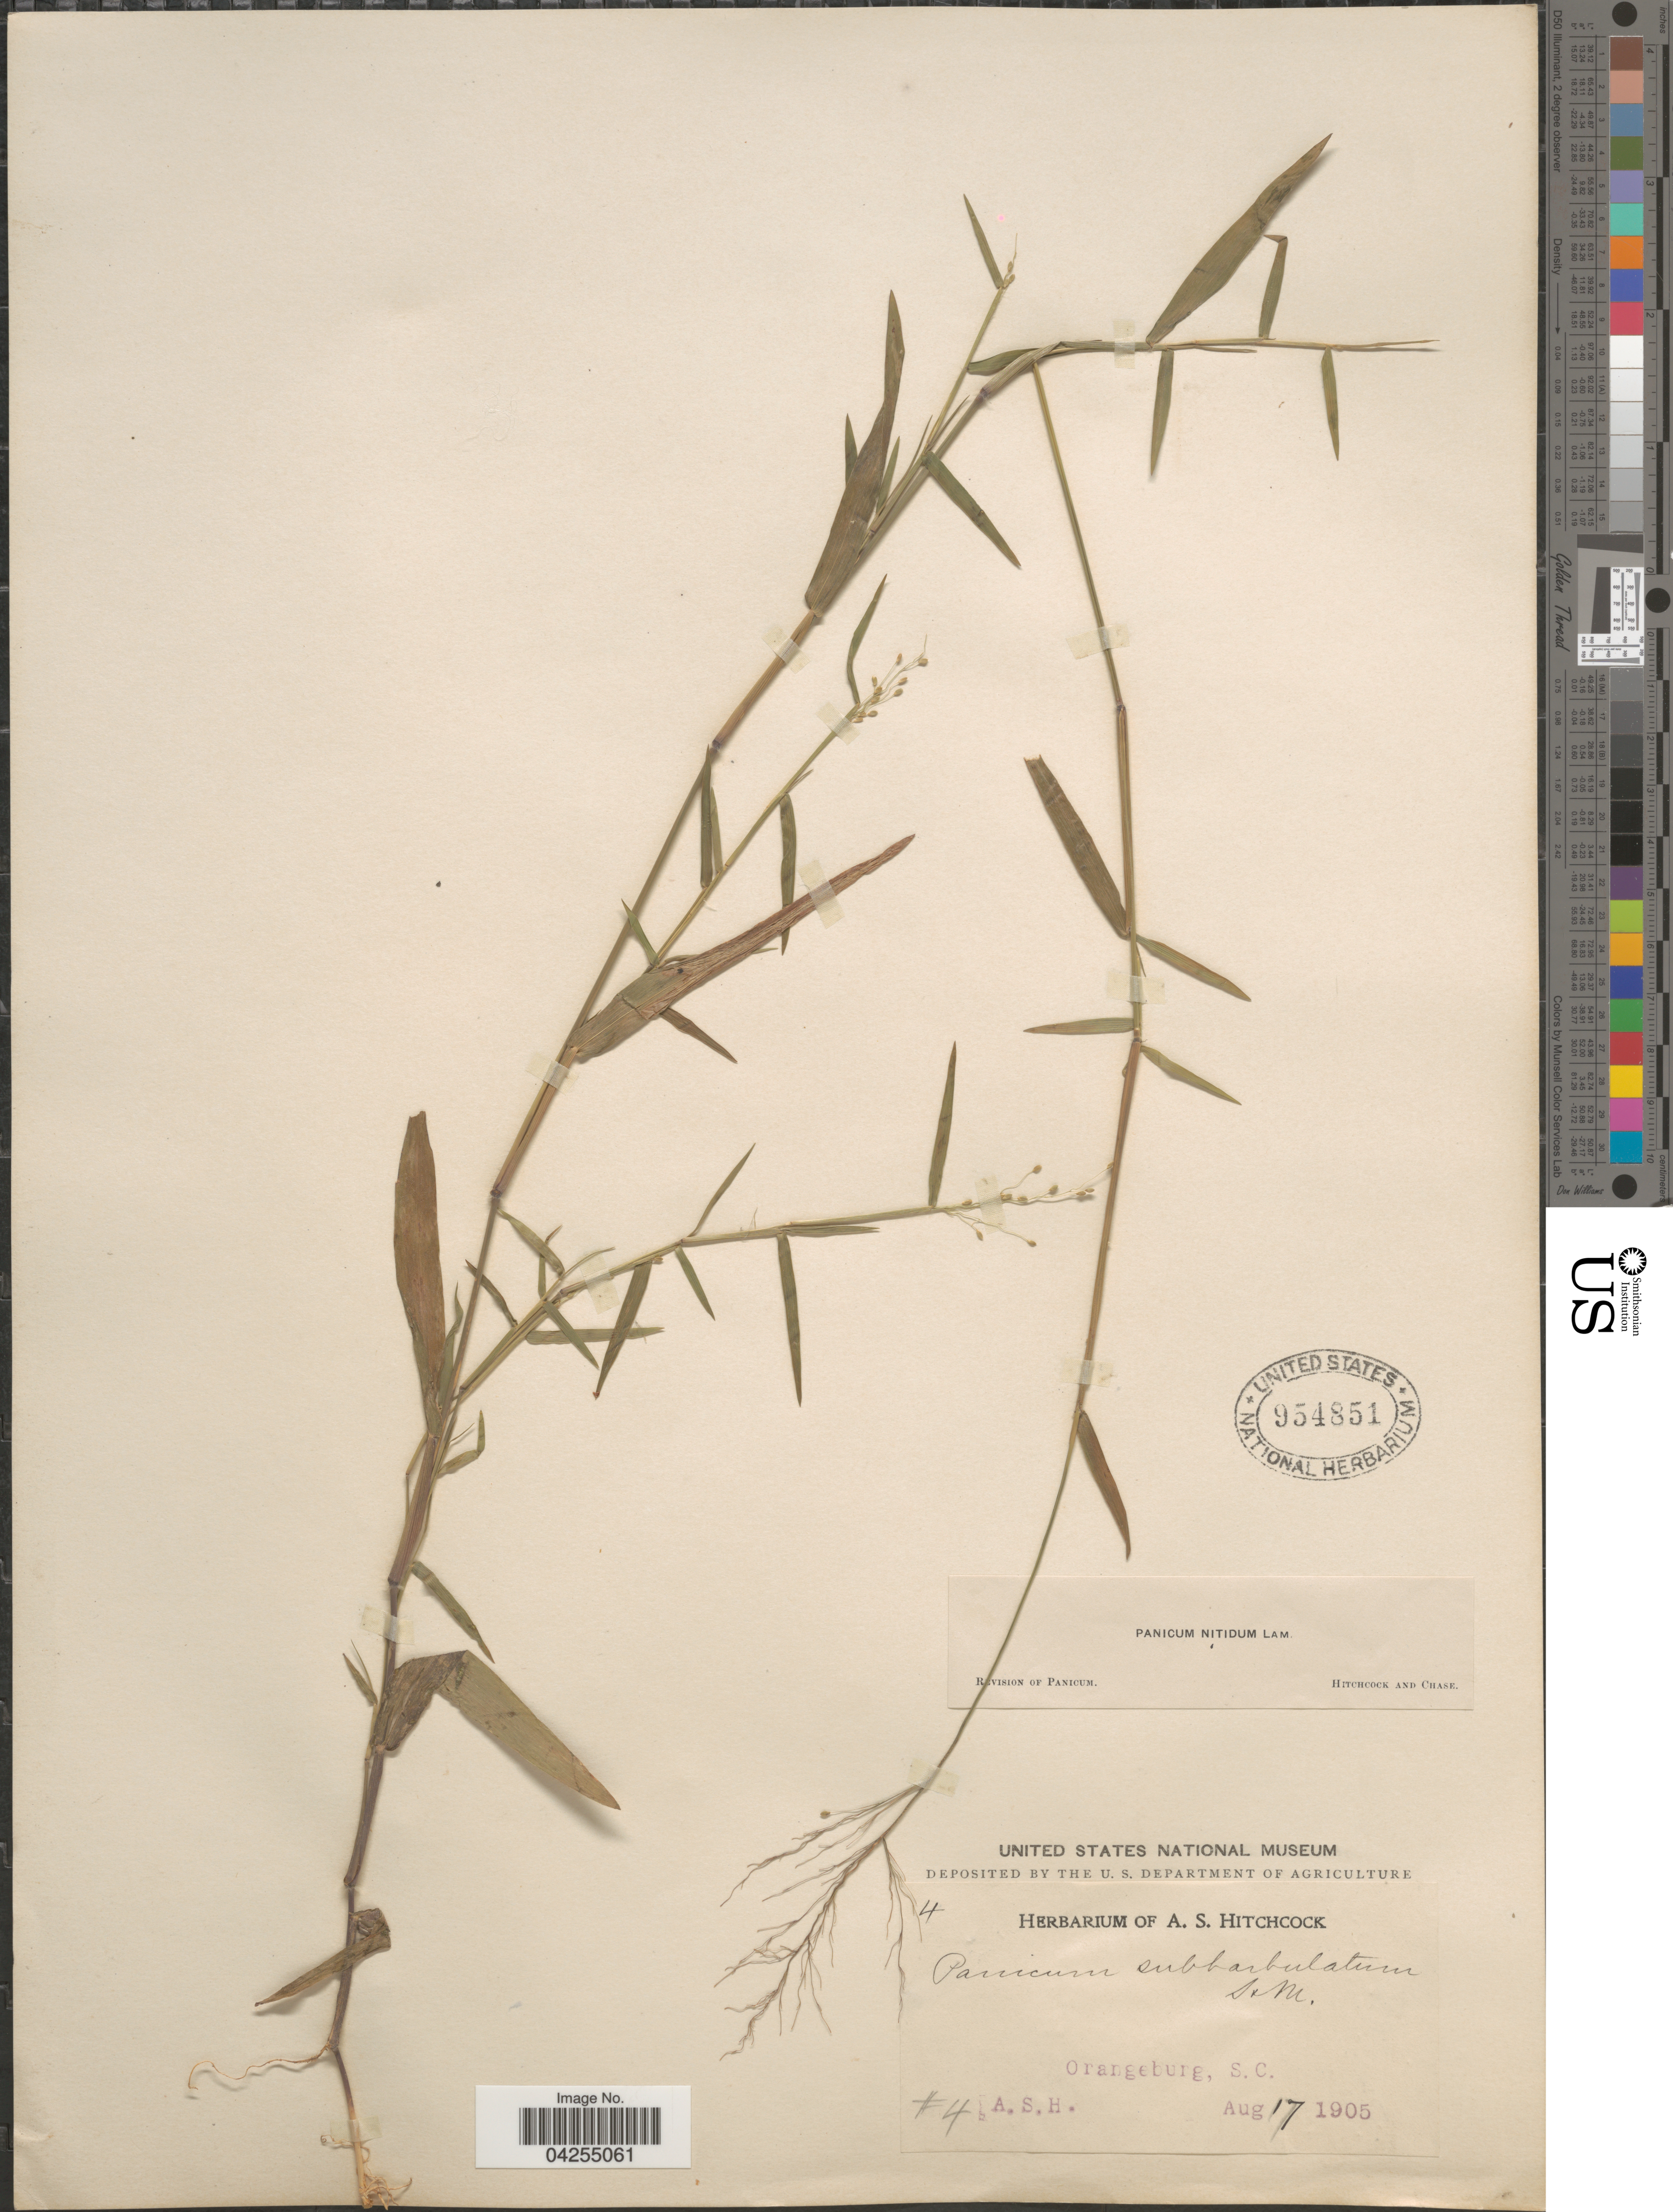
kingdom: Plantae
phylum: Tracheophyta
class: Liliopsida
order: Poales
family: Poaceae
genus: Dichanthelium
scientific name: Dichanthelium dichotomum var. dichotomum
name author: (L.) Gould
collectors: A. S. Hitchcock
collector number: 4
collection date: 1905-08-17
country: United States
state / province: South Carolina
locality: Orangeburg.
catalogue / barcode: US 954851